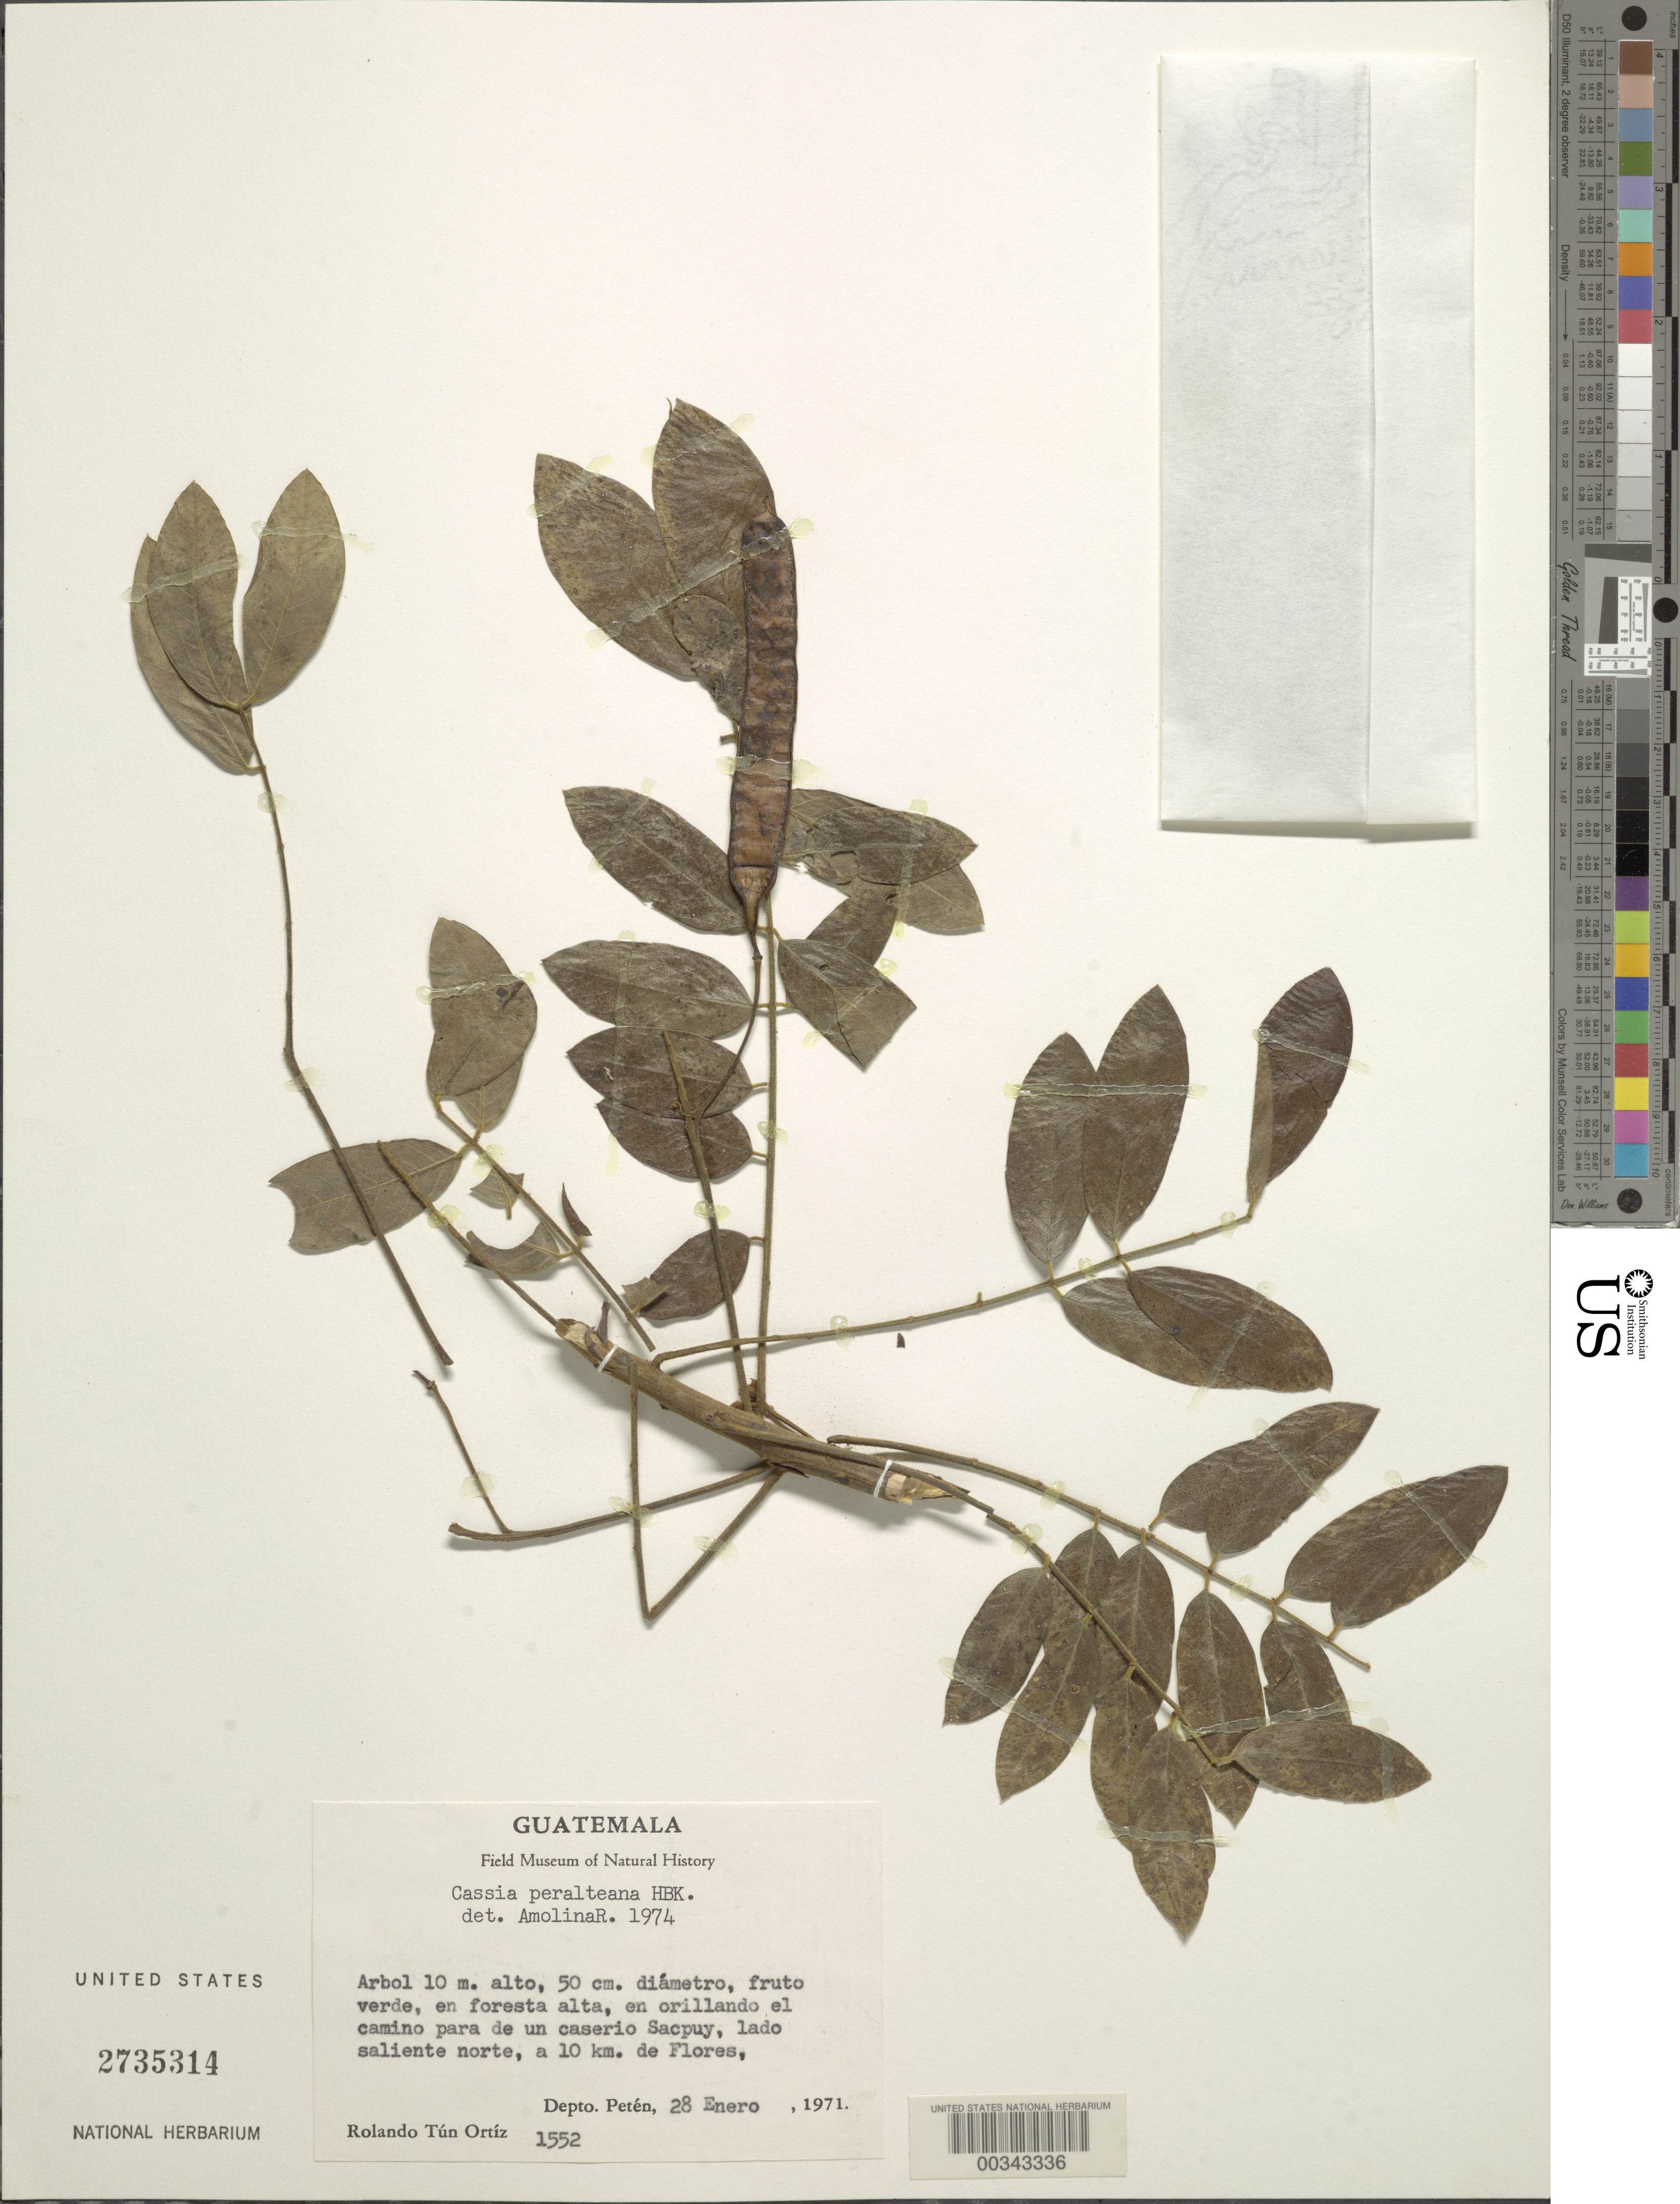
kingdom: Plantae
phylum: Tracheophyta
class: Magnoliopsida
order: Fabales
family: Fabaceae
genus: Senna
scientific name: Senna peralteana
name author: (Kunth) H.S. Irwin & Barneby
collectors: R. Tún Ortiz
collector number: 1552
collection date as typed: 28 Jan 1971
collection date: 1971-01-28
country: Guatemala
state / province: El Petén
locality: Road to the hamlet Sacpuy, N 10 km to Flores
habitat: Tall forest, edge of road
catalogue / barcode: US 2735314